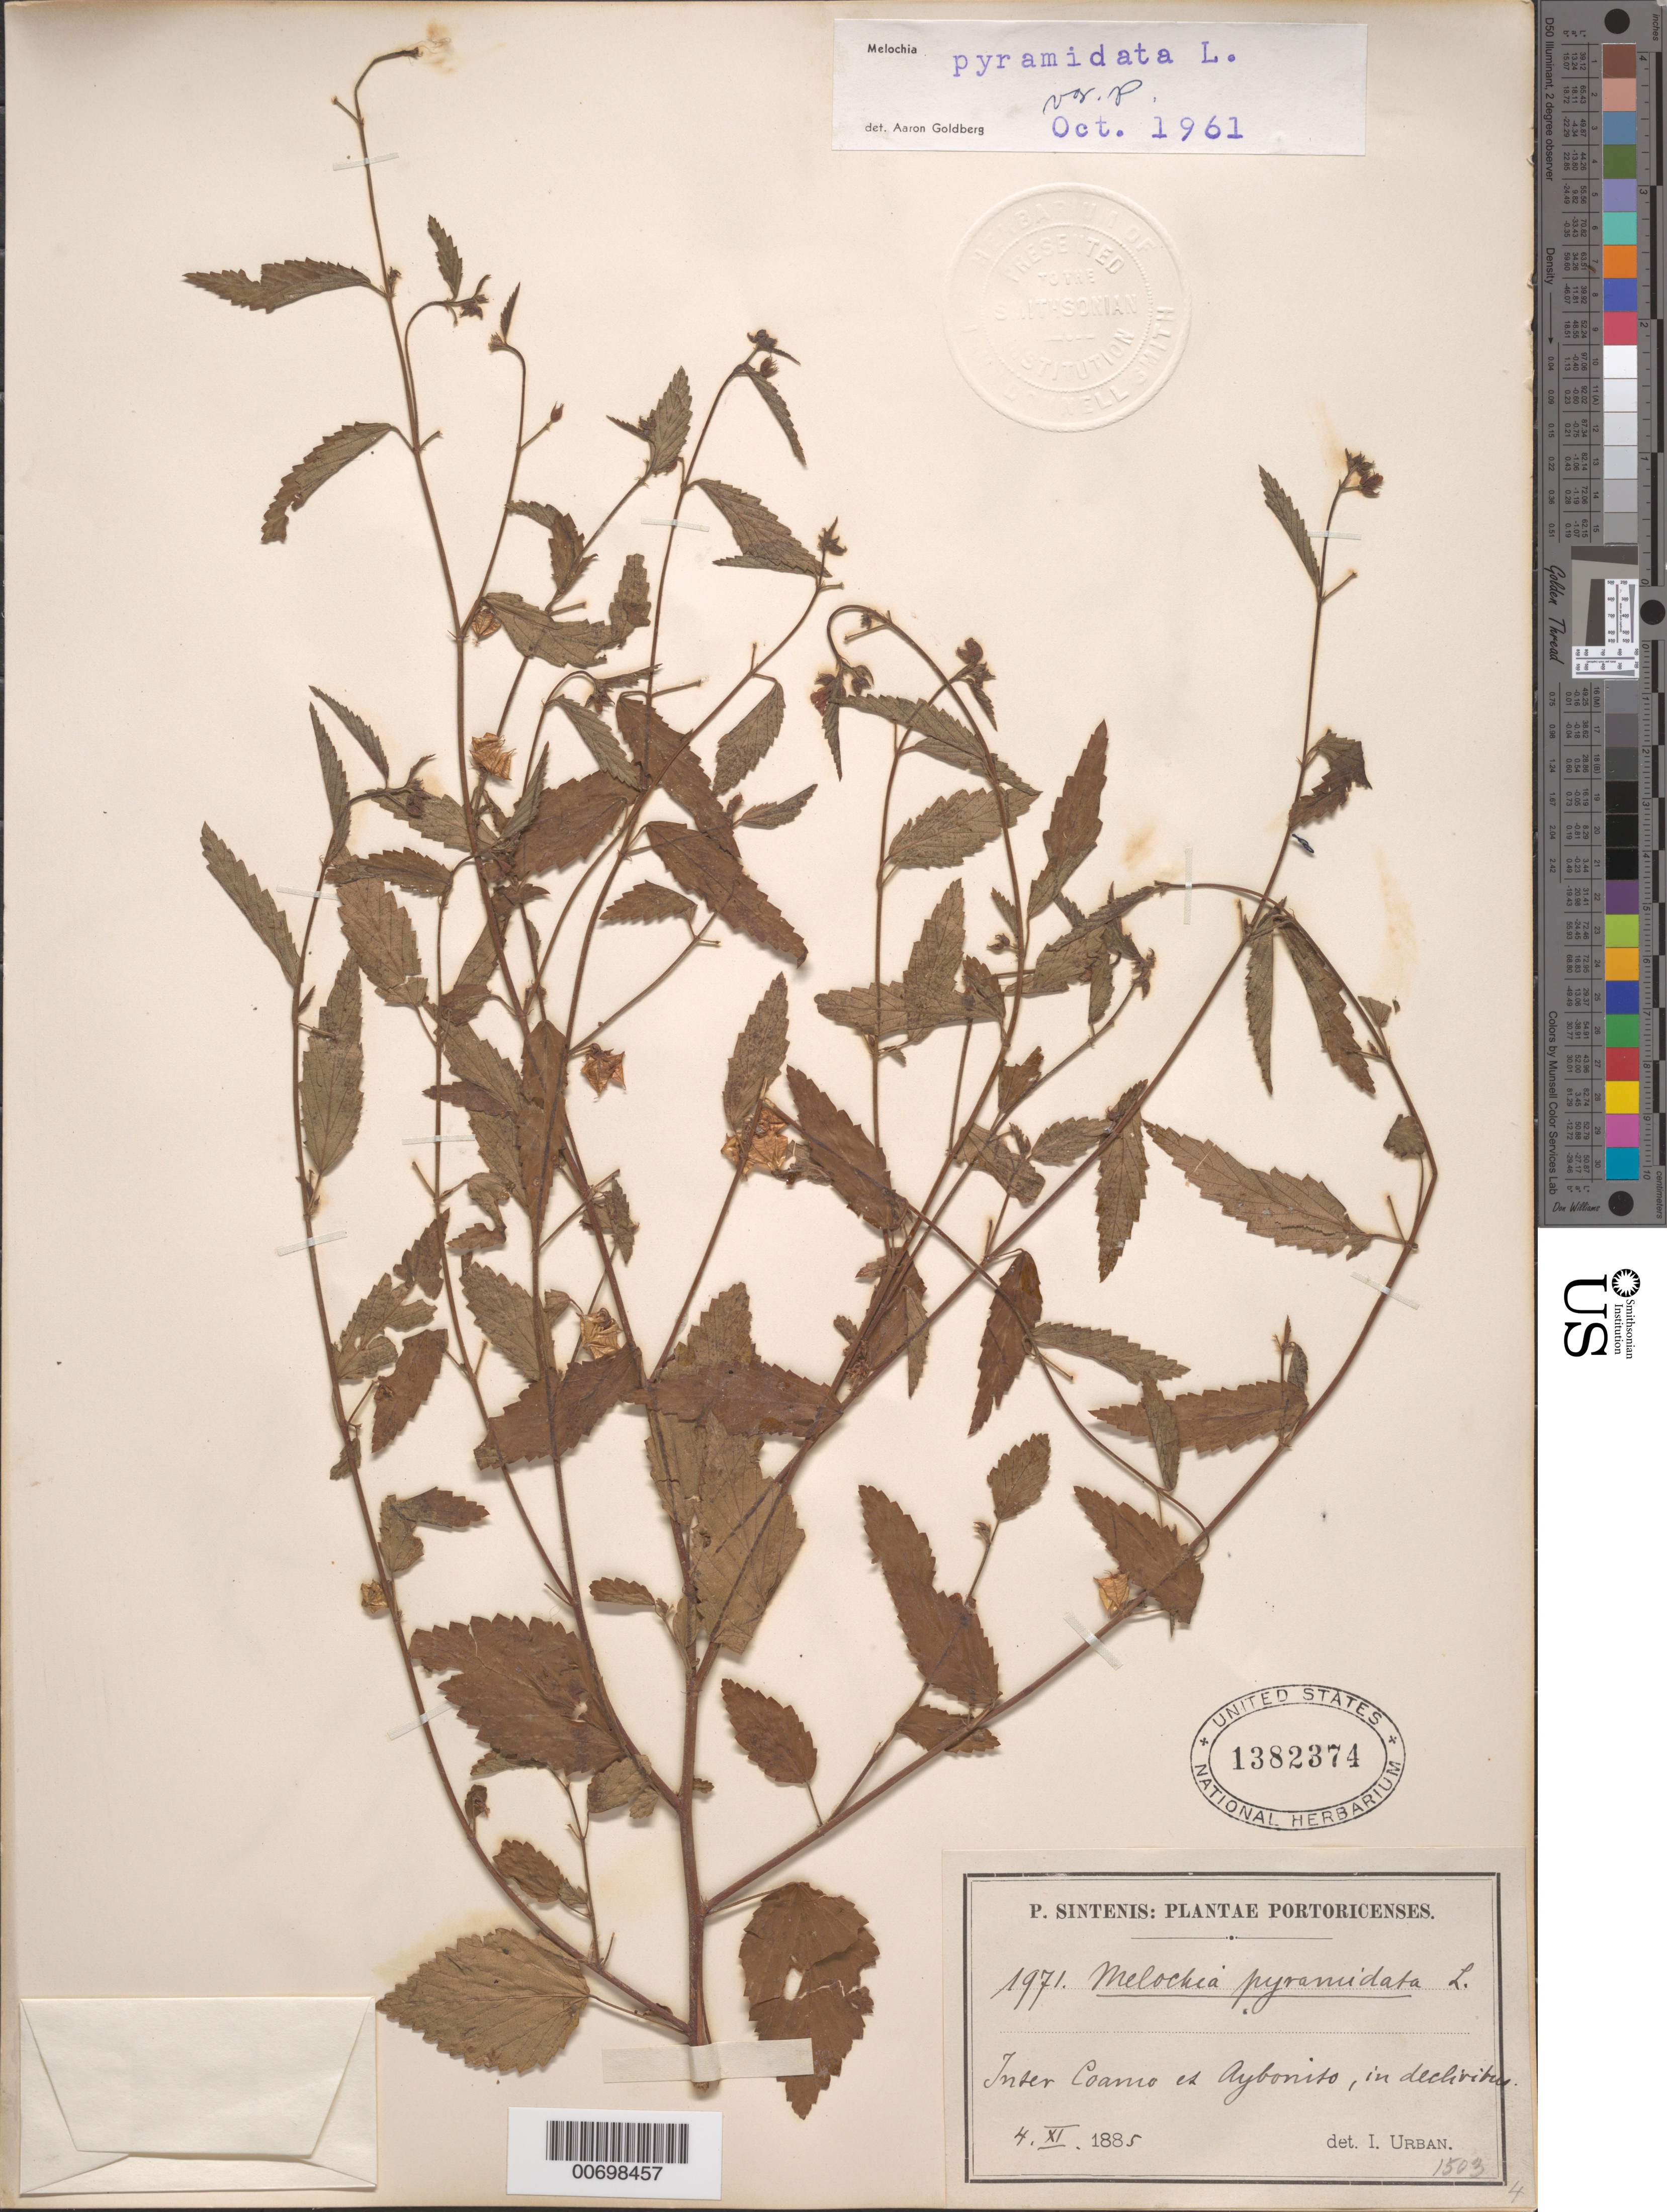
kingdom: Plantae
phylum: Tracheophyta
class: Magnoliopsida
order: Malvales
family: Malvaceae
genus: Melochia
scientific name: Melochia pyramidata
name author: L.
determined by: Goldberg, Aaron, (US), NMNH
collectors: P. Sintenis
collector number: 1971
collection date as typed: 04 Nov 1885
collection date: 1885-11-04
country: Puerto Rico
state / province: Coamo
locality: Inter Coamo et Aibonito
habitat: In declivibus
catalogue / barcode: US 1382374